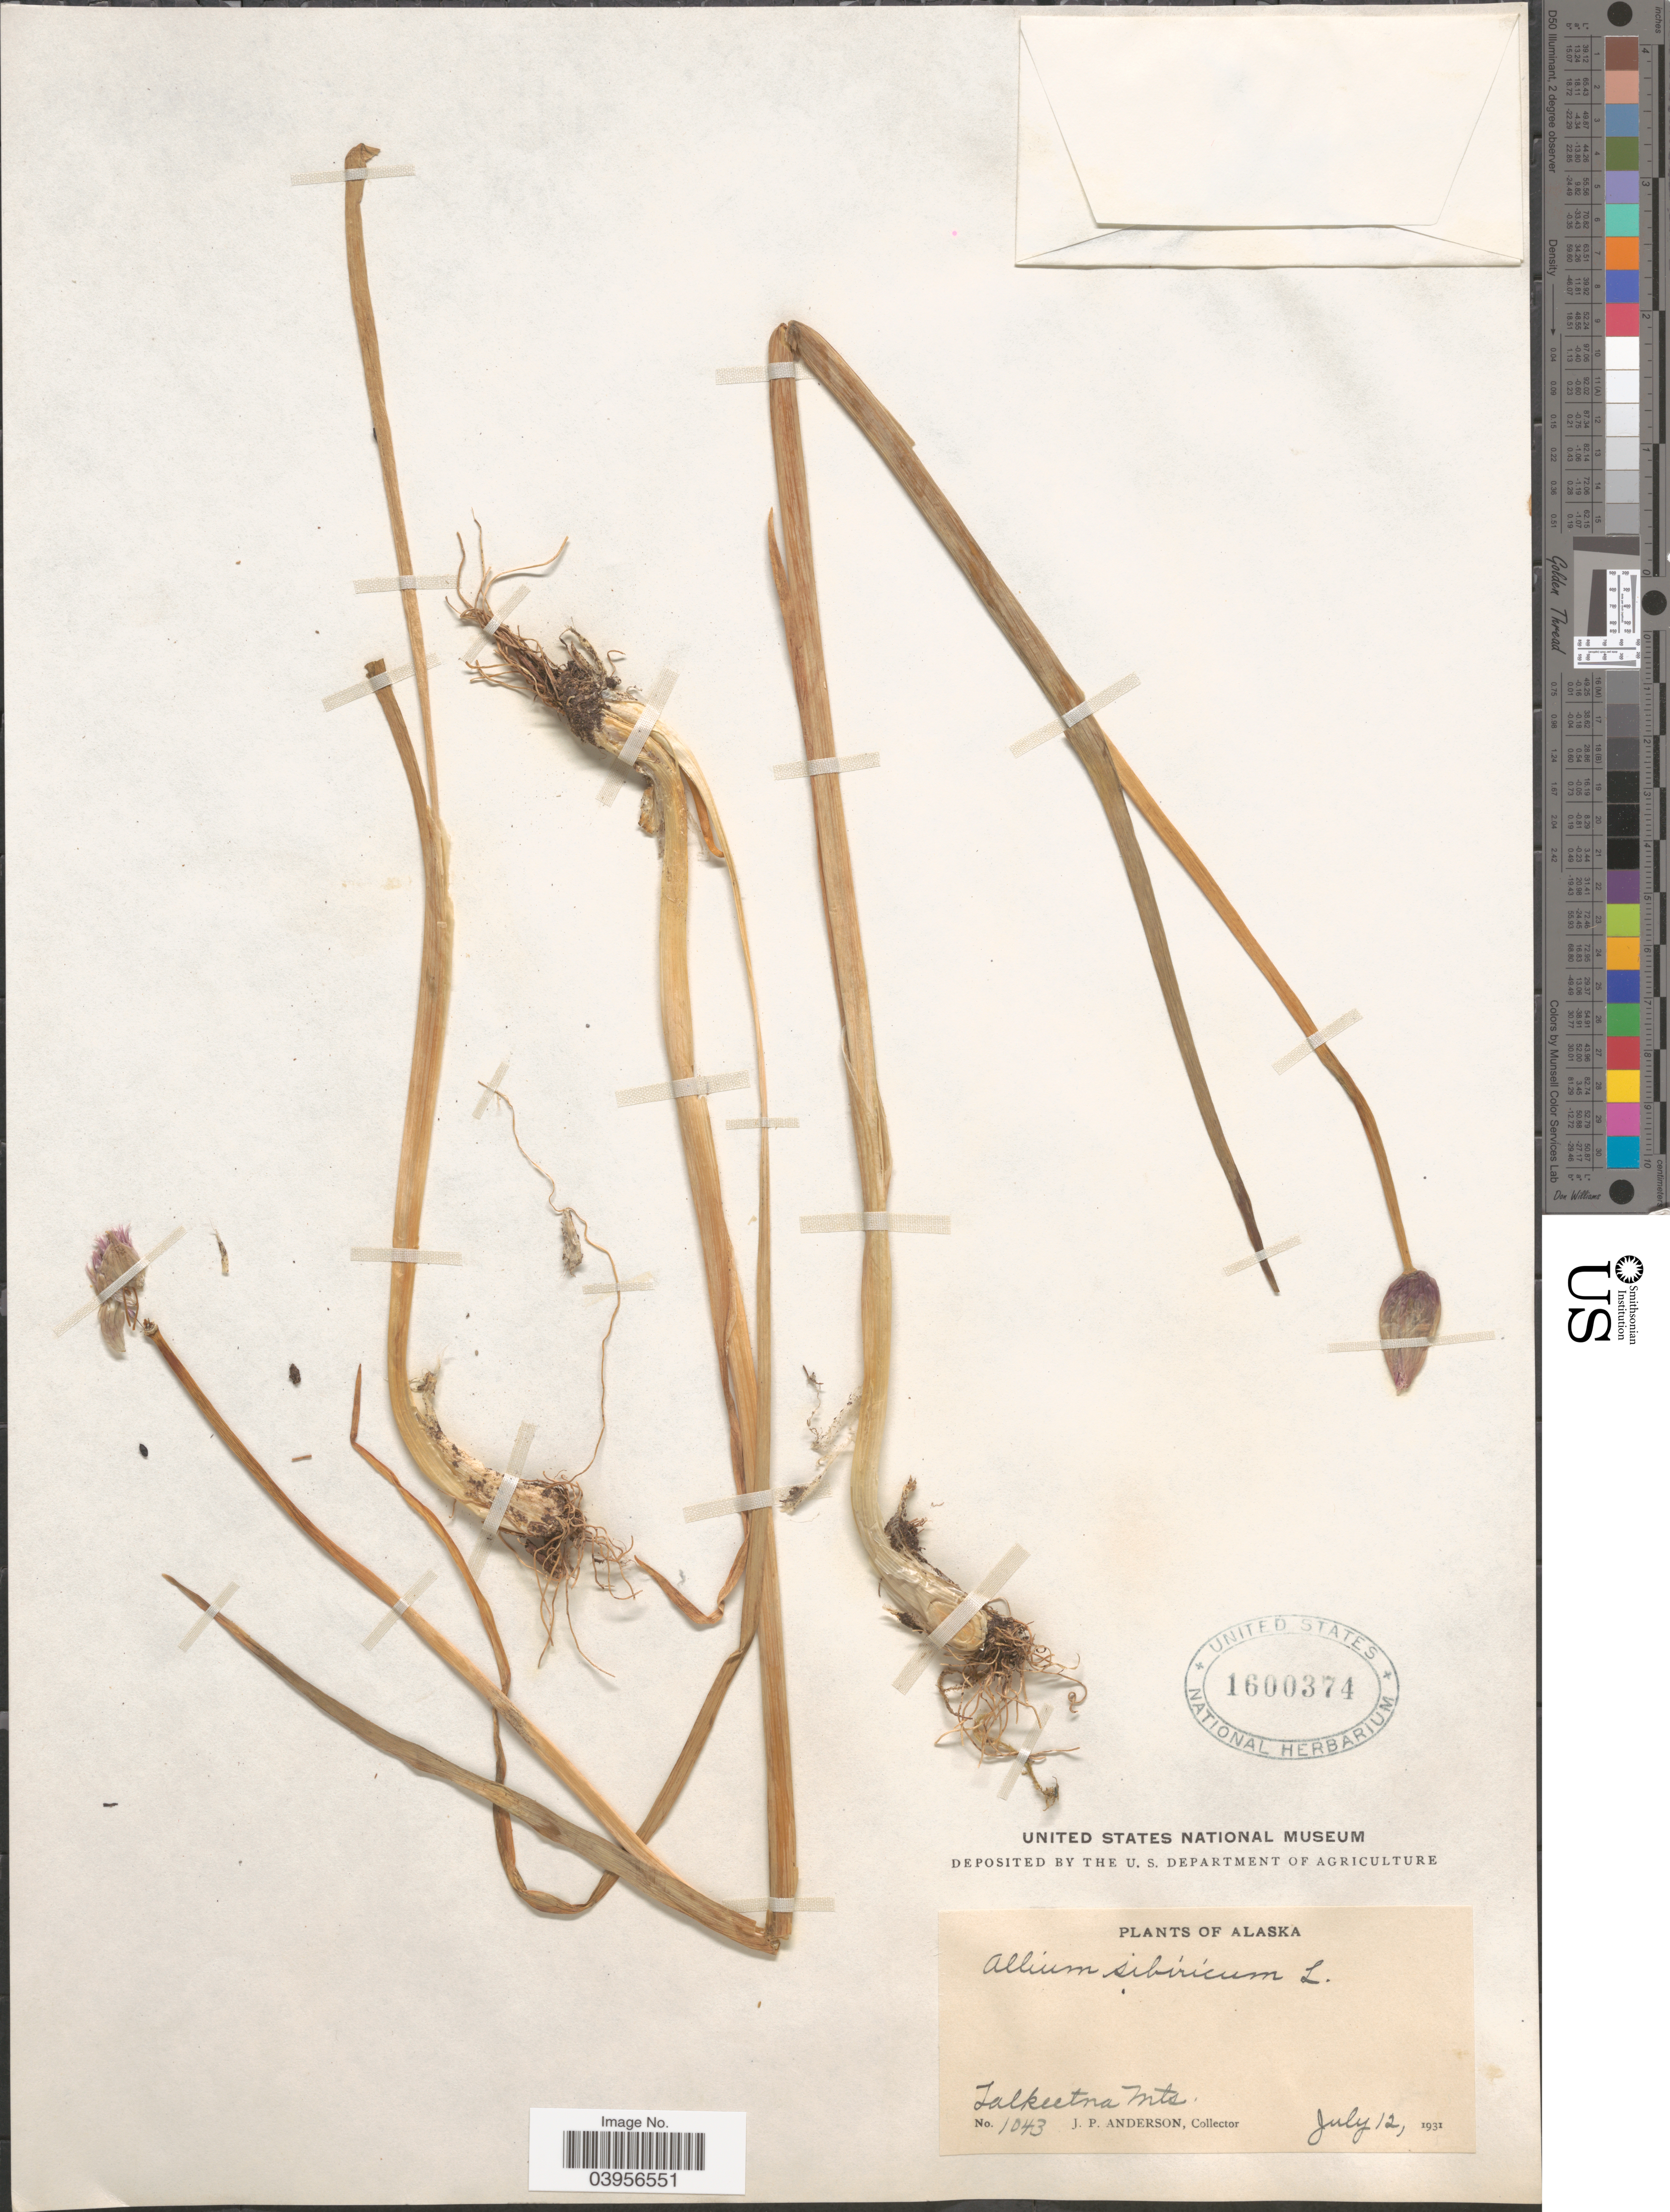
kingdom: Plantae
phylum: Tracheophyta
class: Liliopsida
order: Asparagales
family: Amaryllidaceae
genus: Allium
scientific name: Allium schoenoprasum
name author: L.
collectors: J. P. Anderson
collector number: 1043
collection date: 1931-07-12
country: United States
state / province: Alaska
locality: Talkeetna Mts.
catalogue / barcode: US 1600374